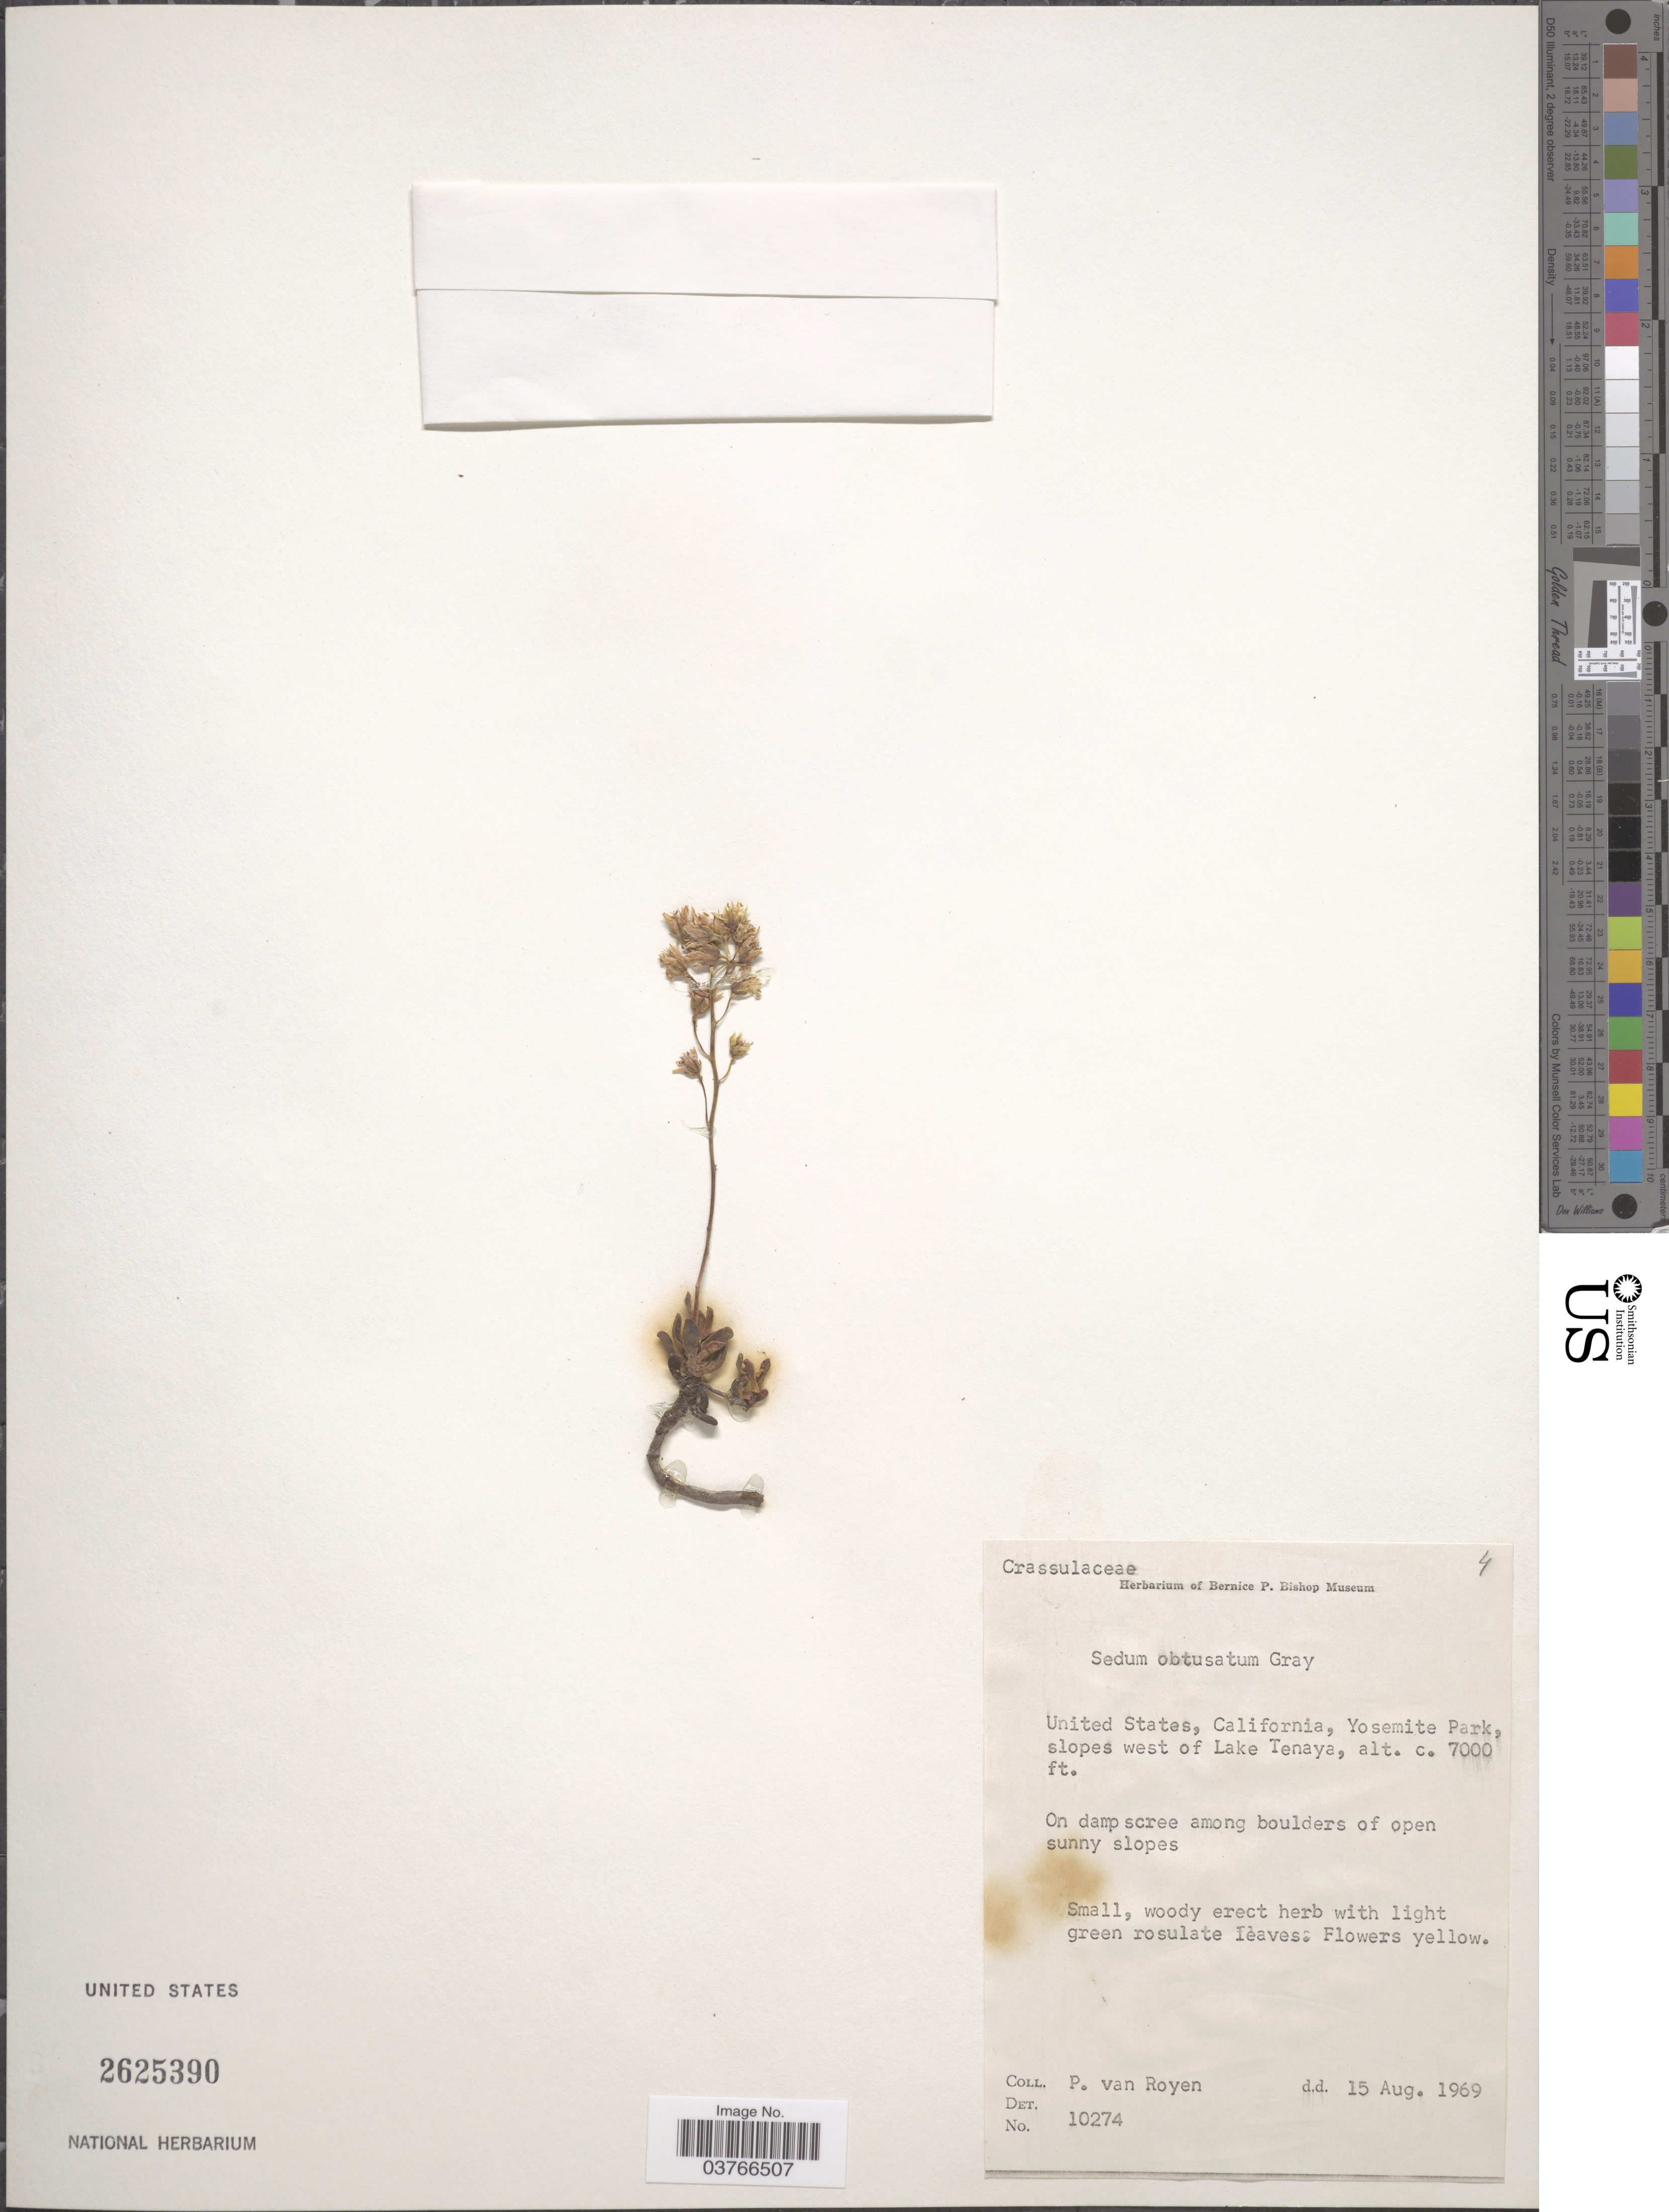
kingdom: Plantae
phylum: Tracheophyta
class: Magnoliopsida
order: Saxifragales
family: Crassulaceae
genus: Sedum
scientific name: Sedum obtusatum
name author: A. Gray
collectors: P. van Royen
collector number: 10274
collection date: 1969-08-15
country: United States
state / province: California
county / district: Mariposa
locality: Yosemite Park, slopes west of Lake Tenaya.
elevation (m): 2134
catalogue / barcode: US 2625390